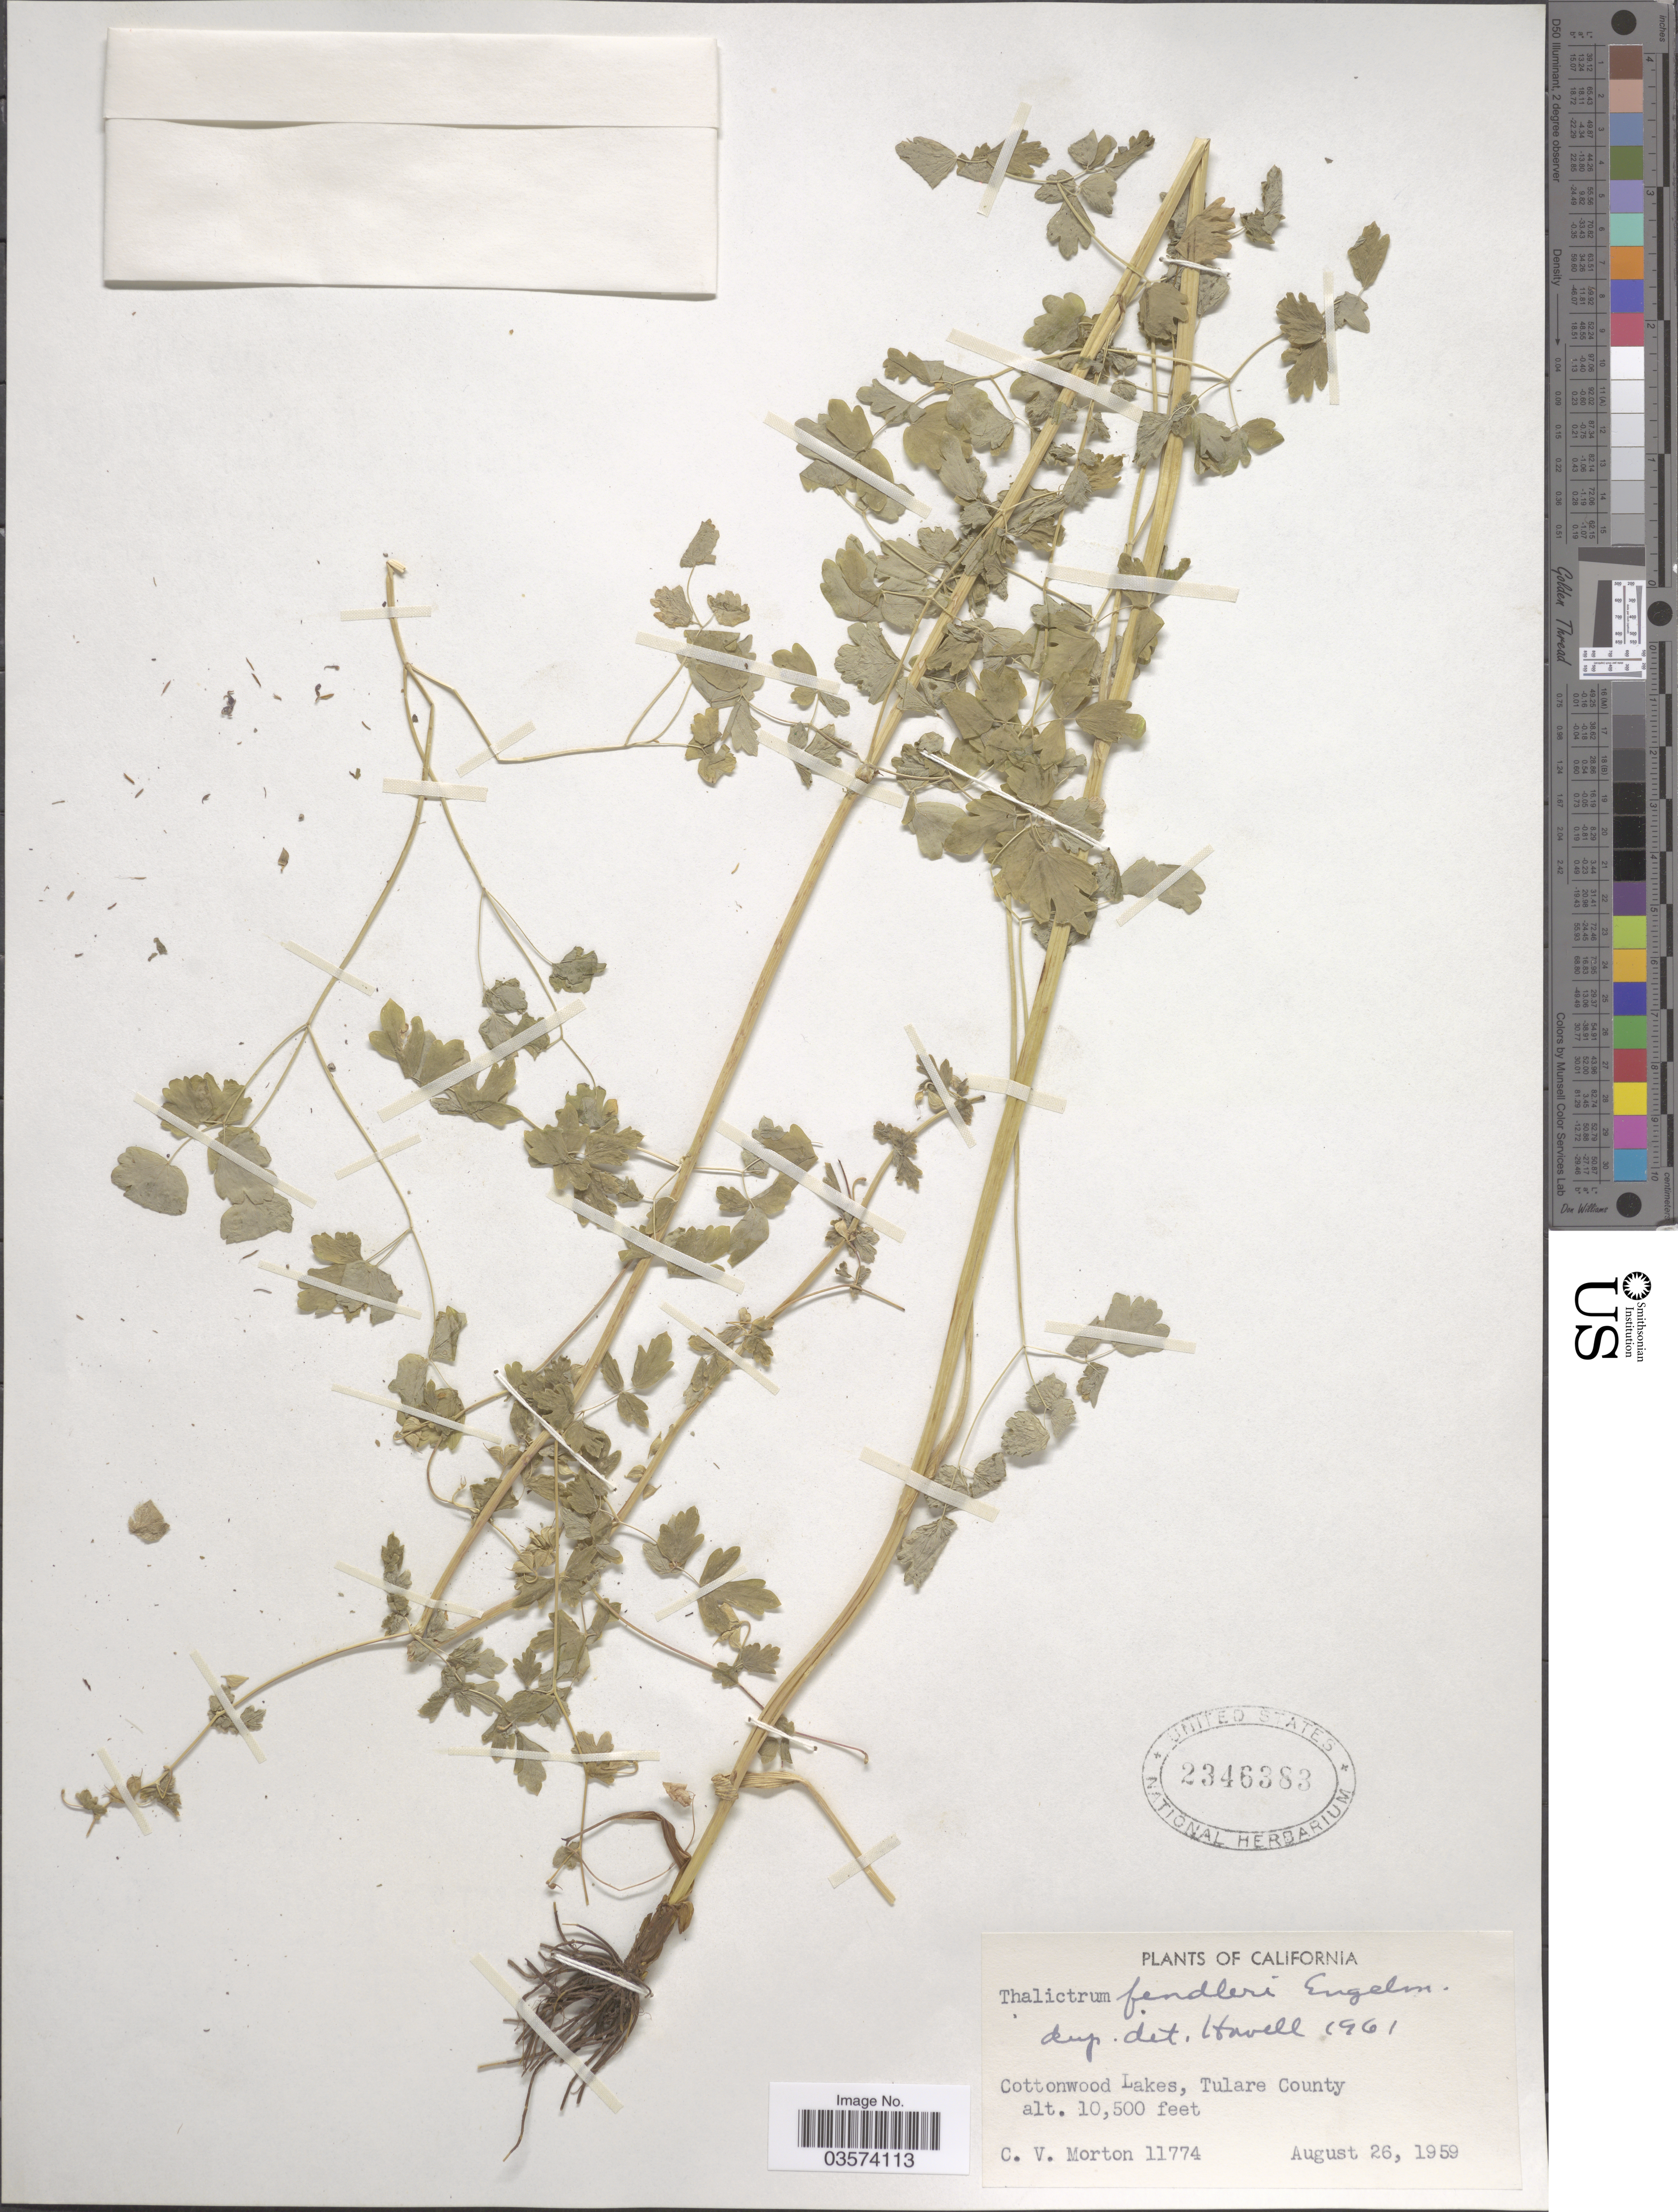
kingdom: Plantae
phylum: Tracheophyta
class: Magnoliopsida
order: Ranunculales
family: Ranunculaceae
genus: Thalictrum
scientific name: Thalictrum fendleri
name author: Engelm. ex A. Gray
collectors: C. V. Morton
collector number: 11774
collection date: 1959-08-26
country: United States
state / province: California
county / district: Tulare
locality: Cottonwood Lakes, Tulare County.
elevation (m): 3200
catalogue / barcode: US 2346383